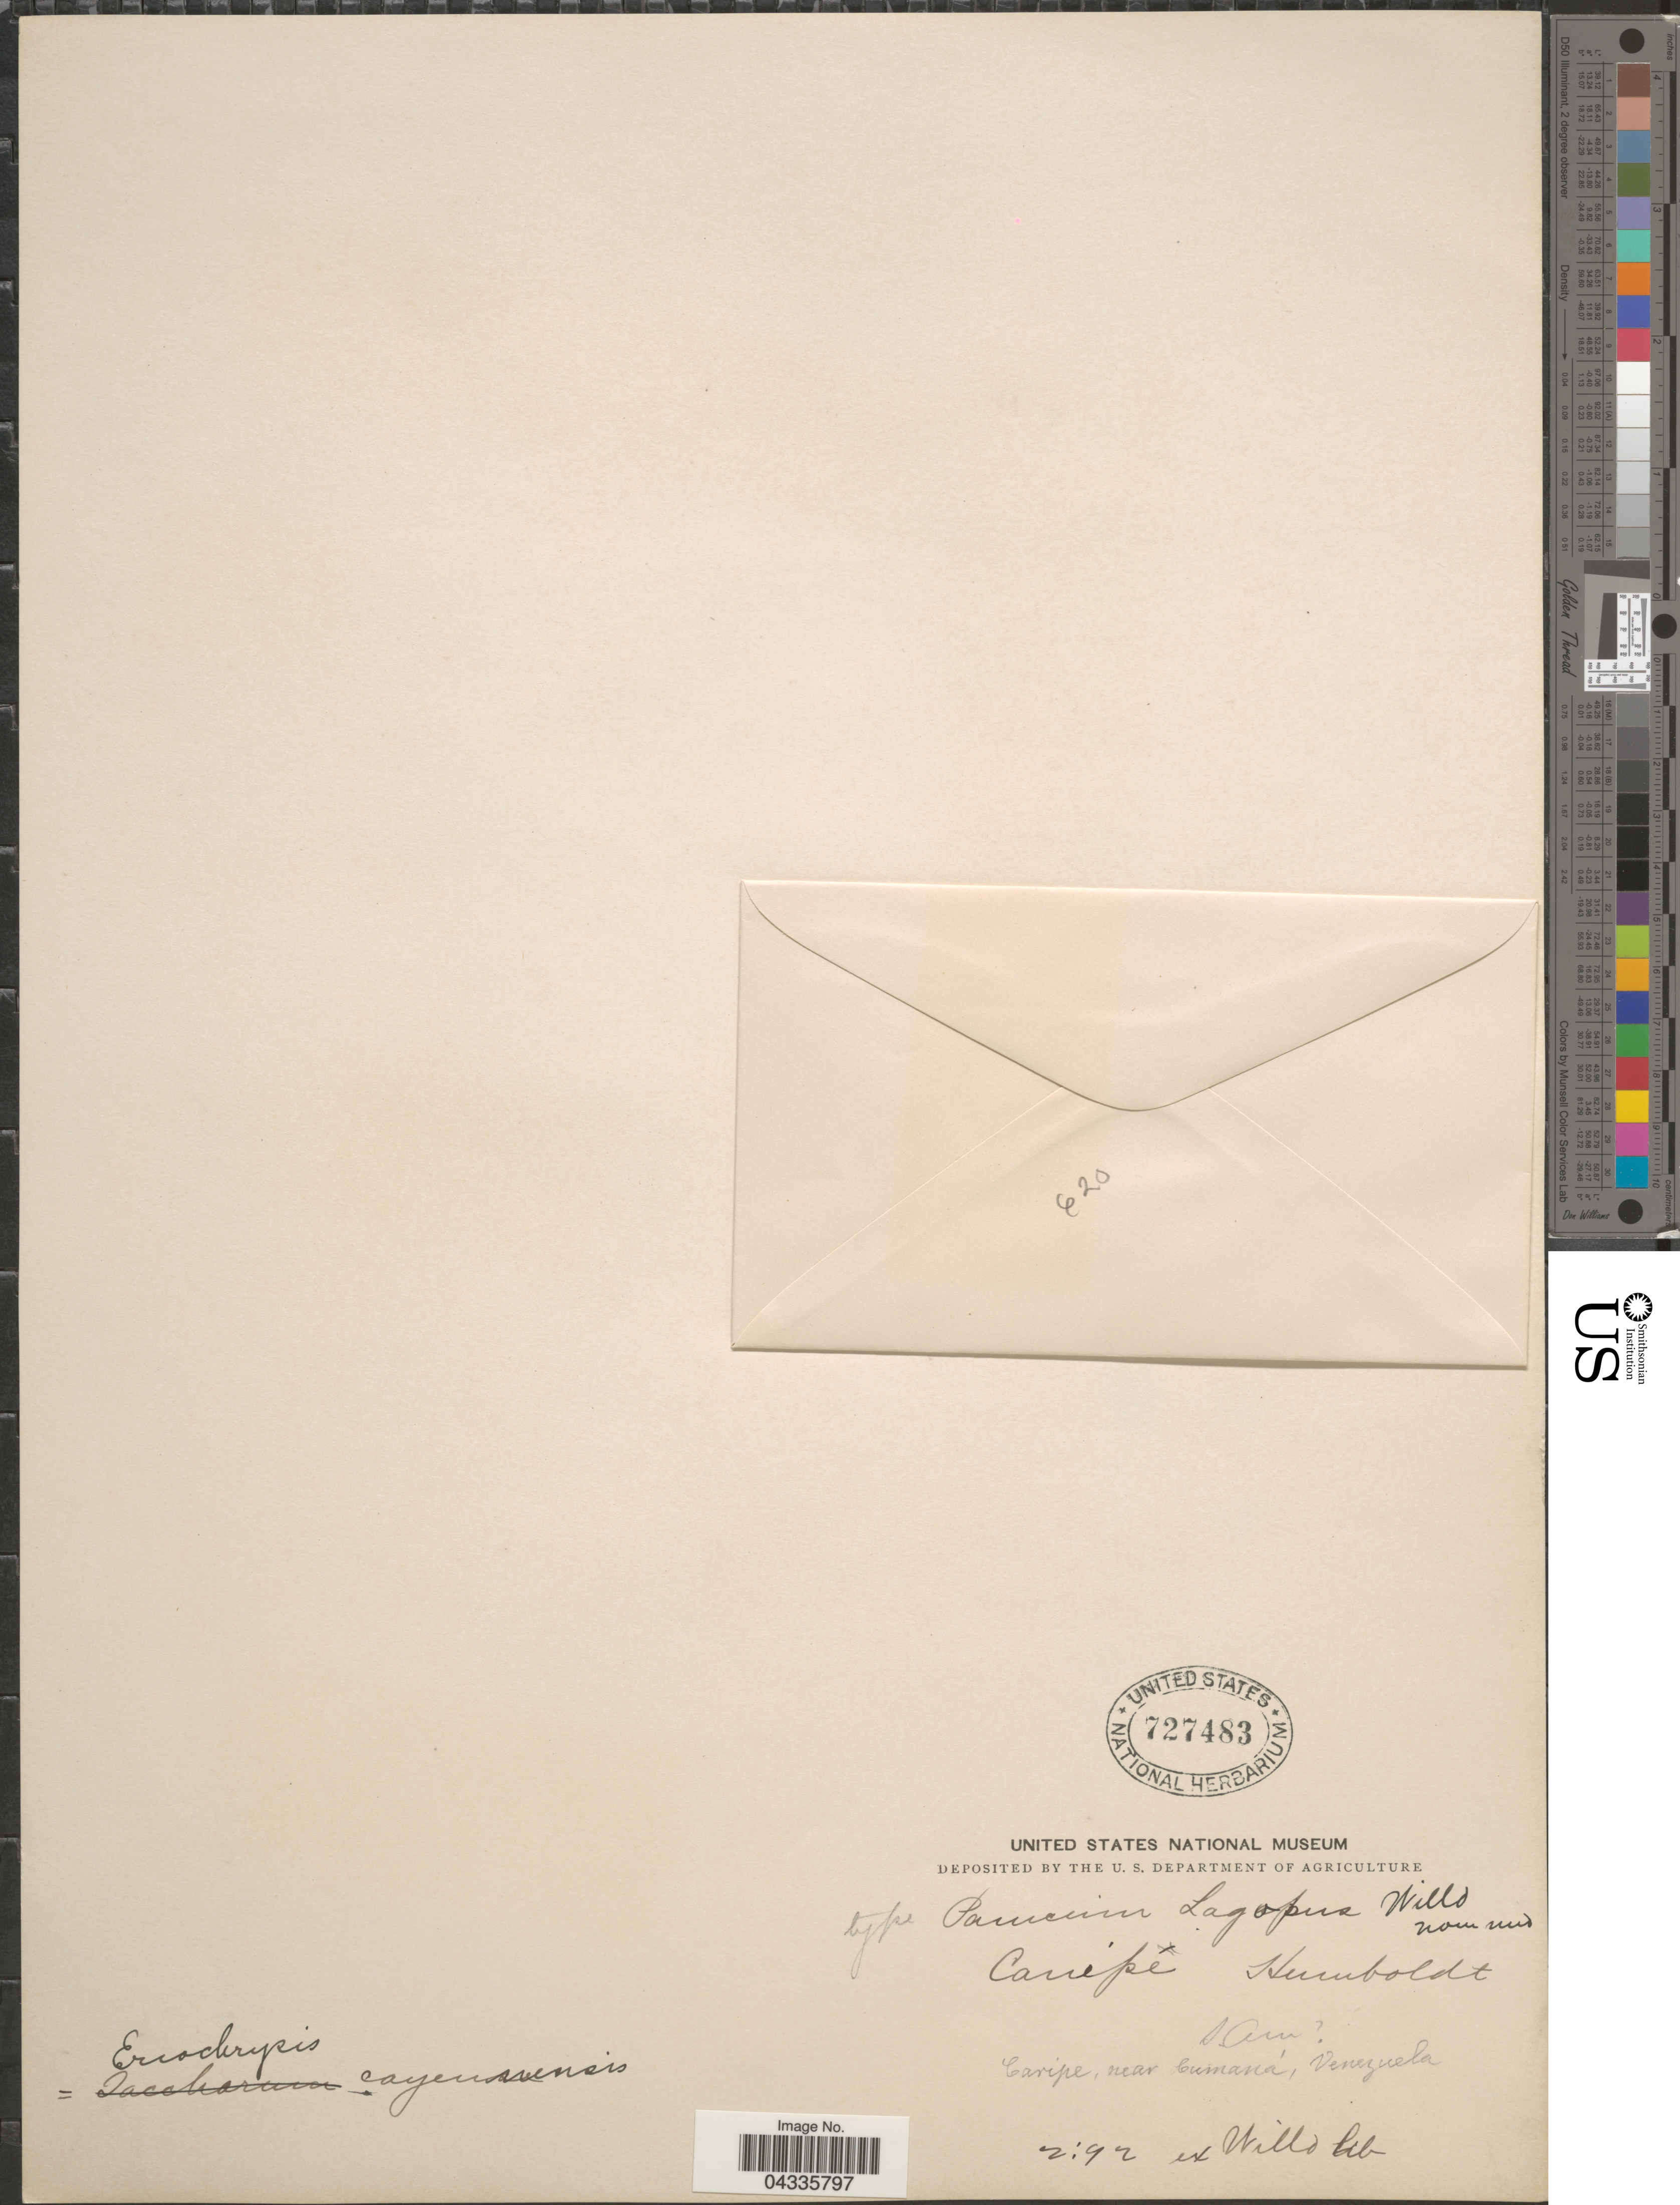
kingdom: Plantae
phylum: Tracheophyta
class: Liliopsida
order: Poales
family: Poaceae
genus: Eriochrysis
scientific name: Eriochrysis cayennensis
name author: P. Beauv.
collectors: -. Humboldt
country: Venezuela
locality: Caripe, near Cumaná.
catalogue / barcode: US 727483